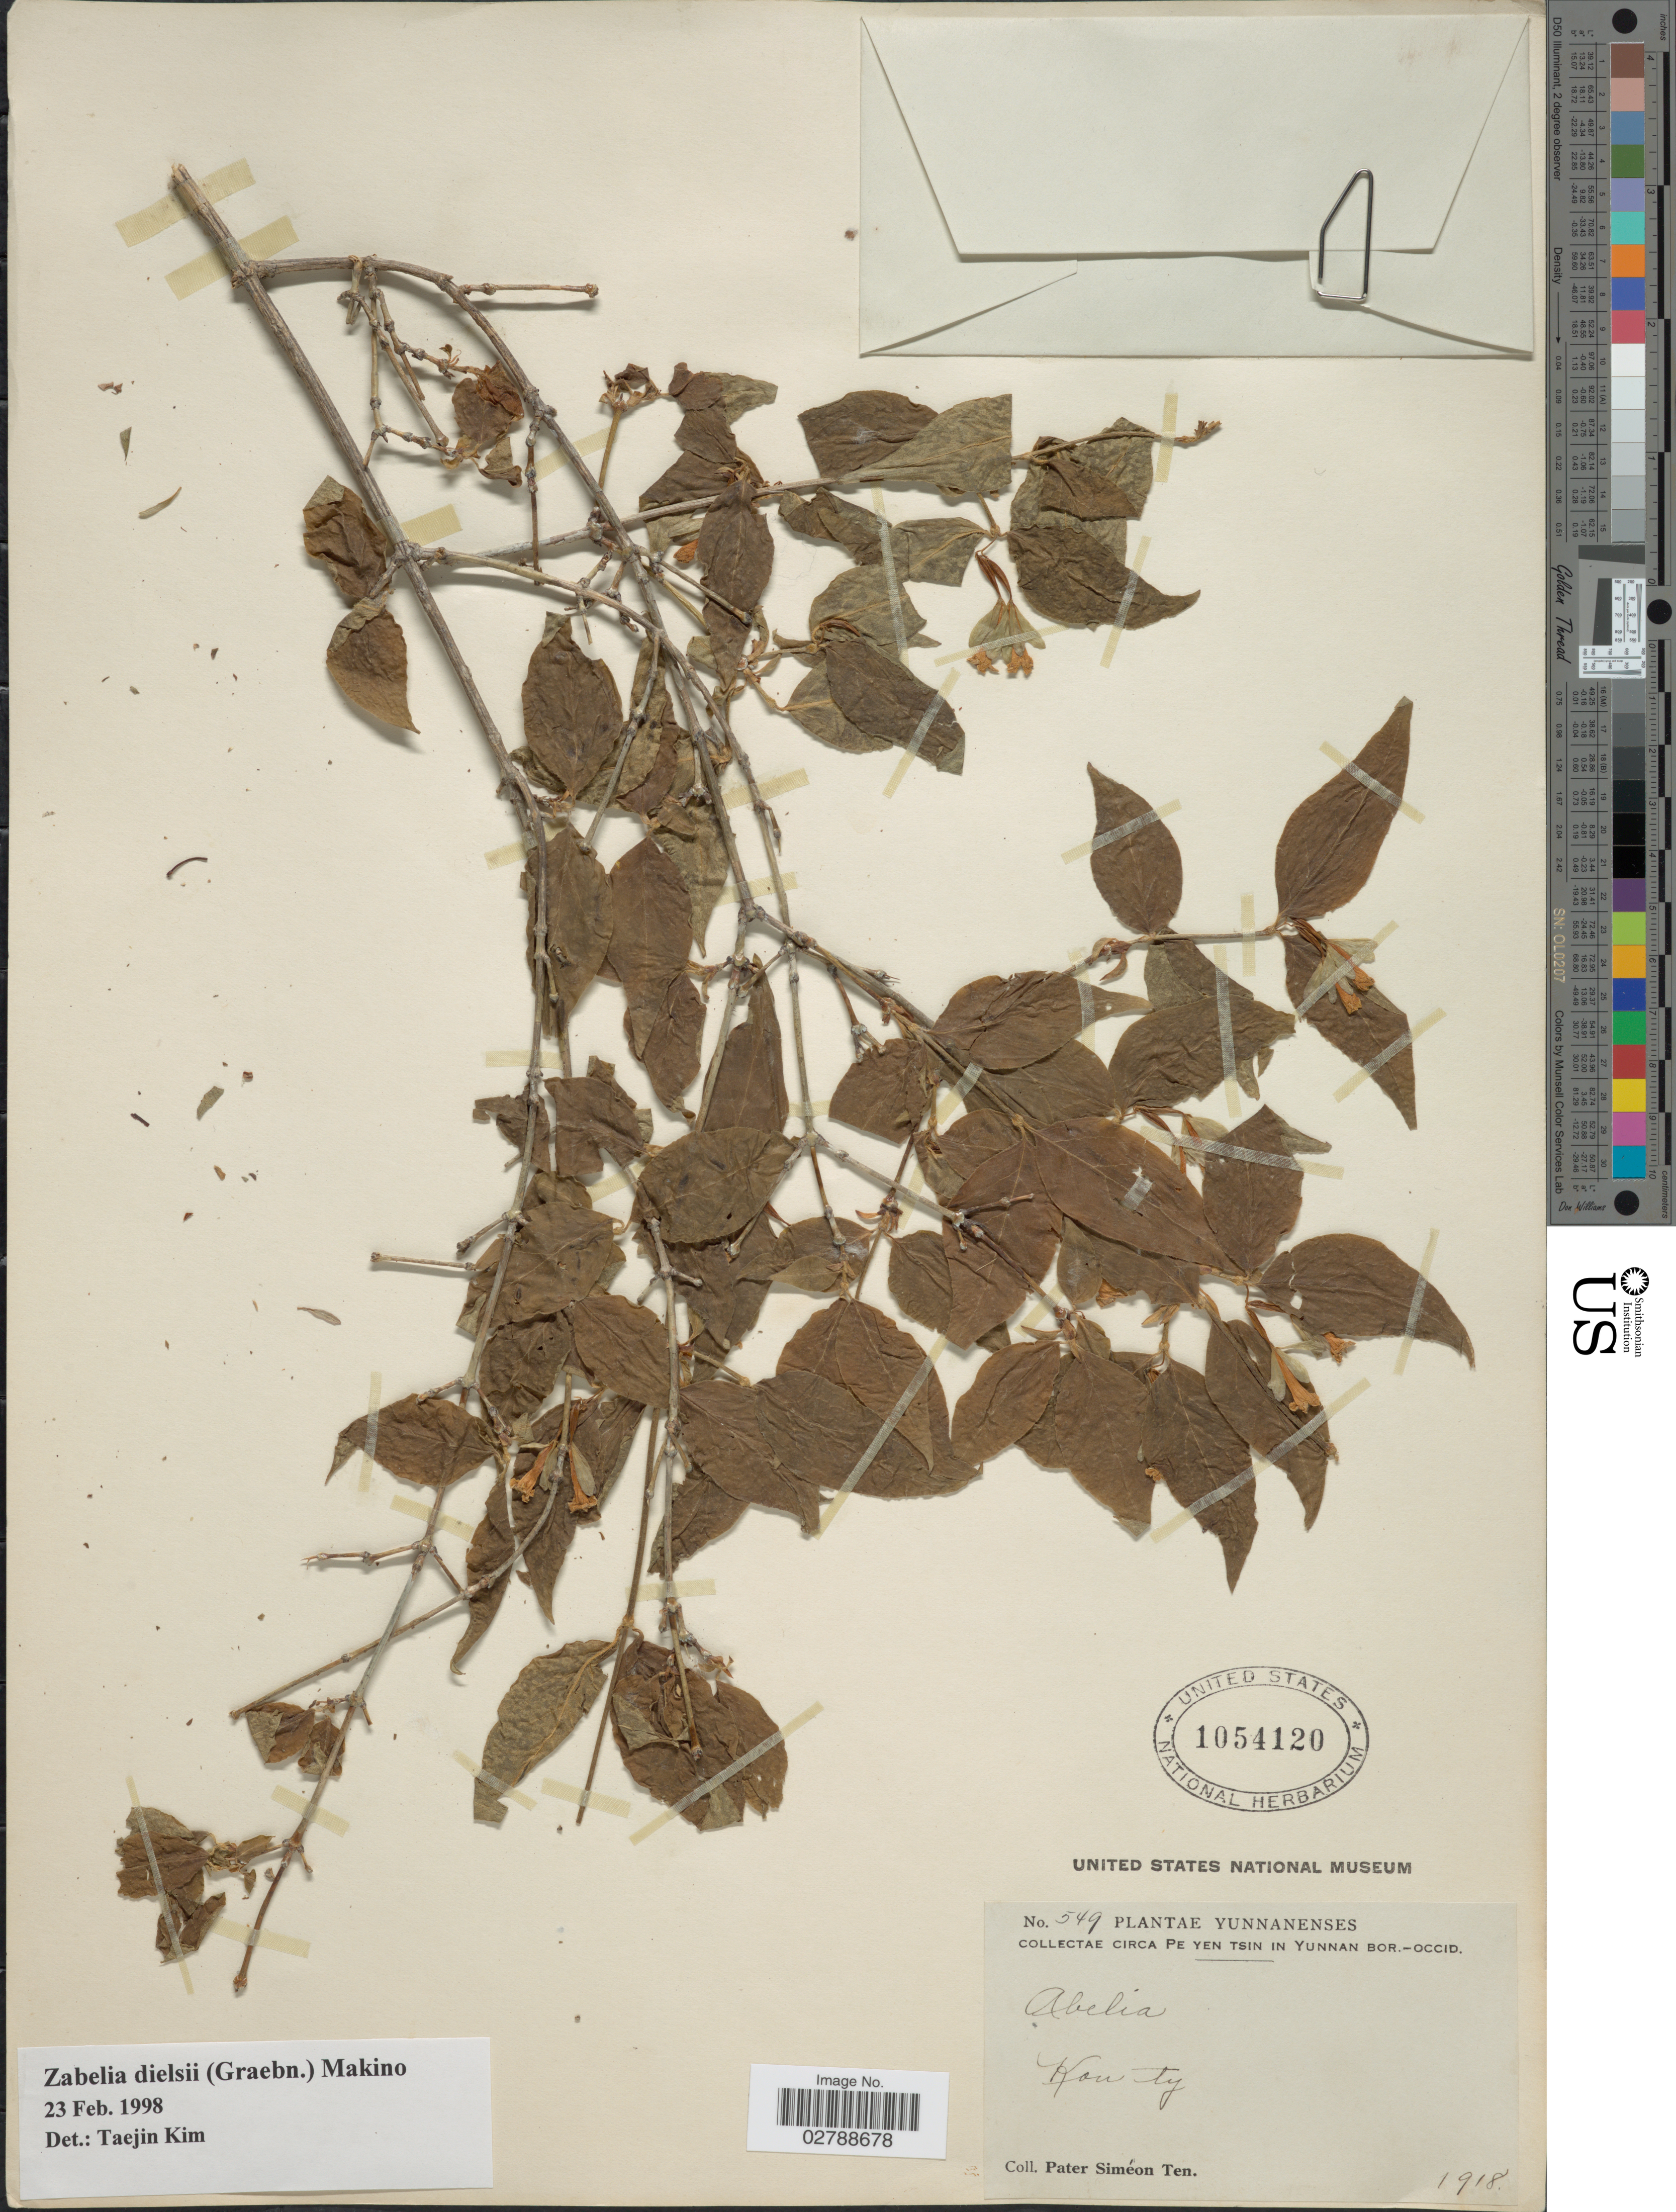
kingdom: Plantae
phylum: Tracheophyta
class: Magnoliopsida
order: Dipsacales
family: Caprifoliaceae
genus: Zabelia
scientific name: Zabelia dielsii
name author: (Graebn.) Makino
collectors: P. S. Ten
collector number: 549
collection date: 1918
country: China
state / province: Yunnan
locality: Circa Pe Yen Tsin in Yunnan Bor.-Occid. Kou ty.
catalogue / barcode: US 1054120